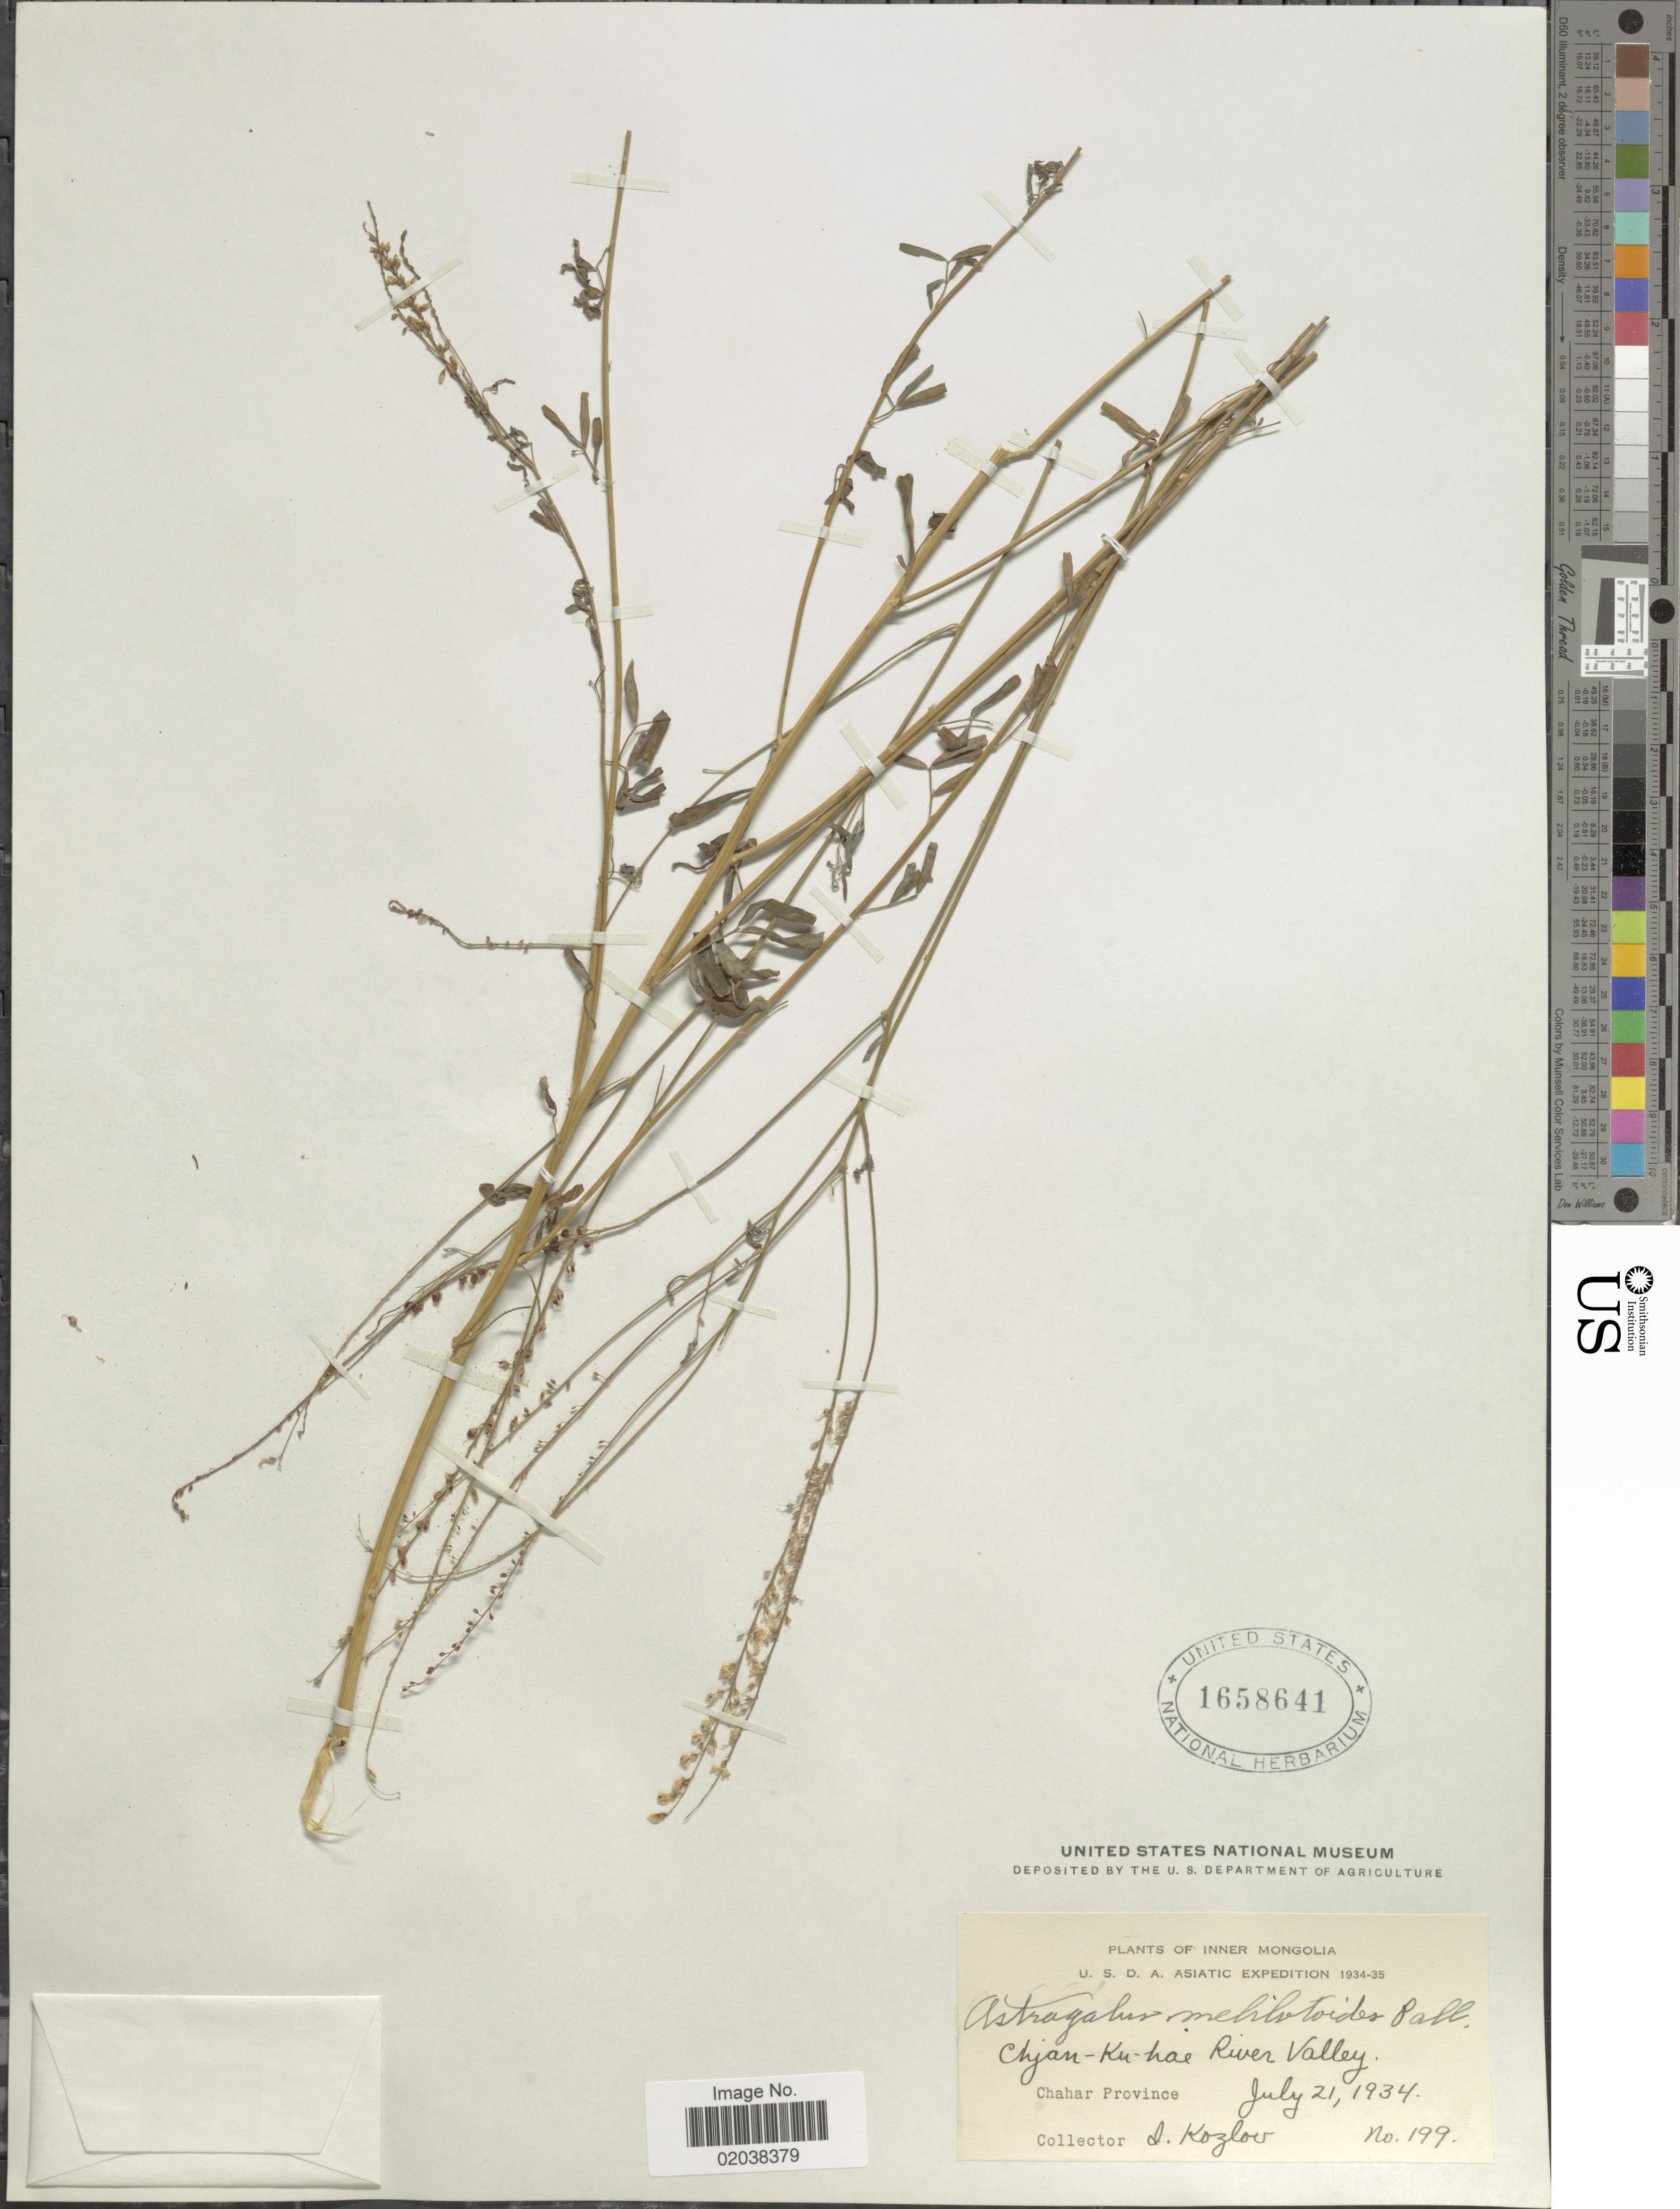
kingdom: Plantae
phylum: Tracheophyta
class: Magnoliopsida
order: Fabales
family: Fabaceae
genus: Astragalus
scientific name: Astragalus melilotoides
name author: Pall.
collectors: I. Kozlov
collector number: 199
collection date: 1934-07-21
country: China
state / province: Nei Monggol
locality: Inner Mongolia. Chjan-Ku-hae River Valley. Chahar Province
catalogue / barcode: US 1658641